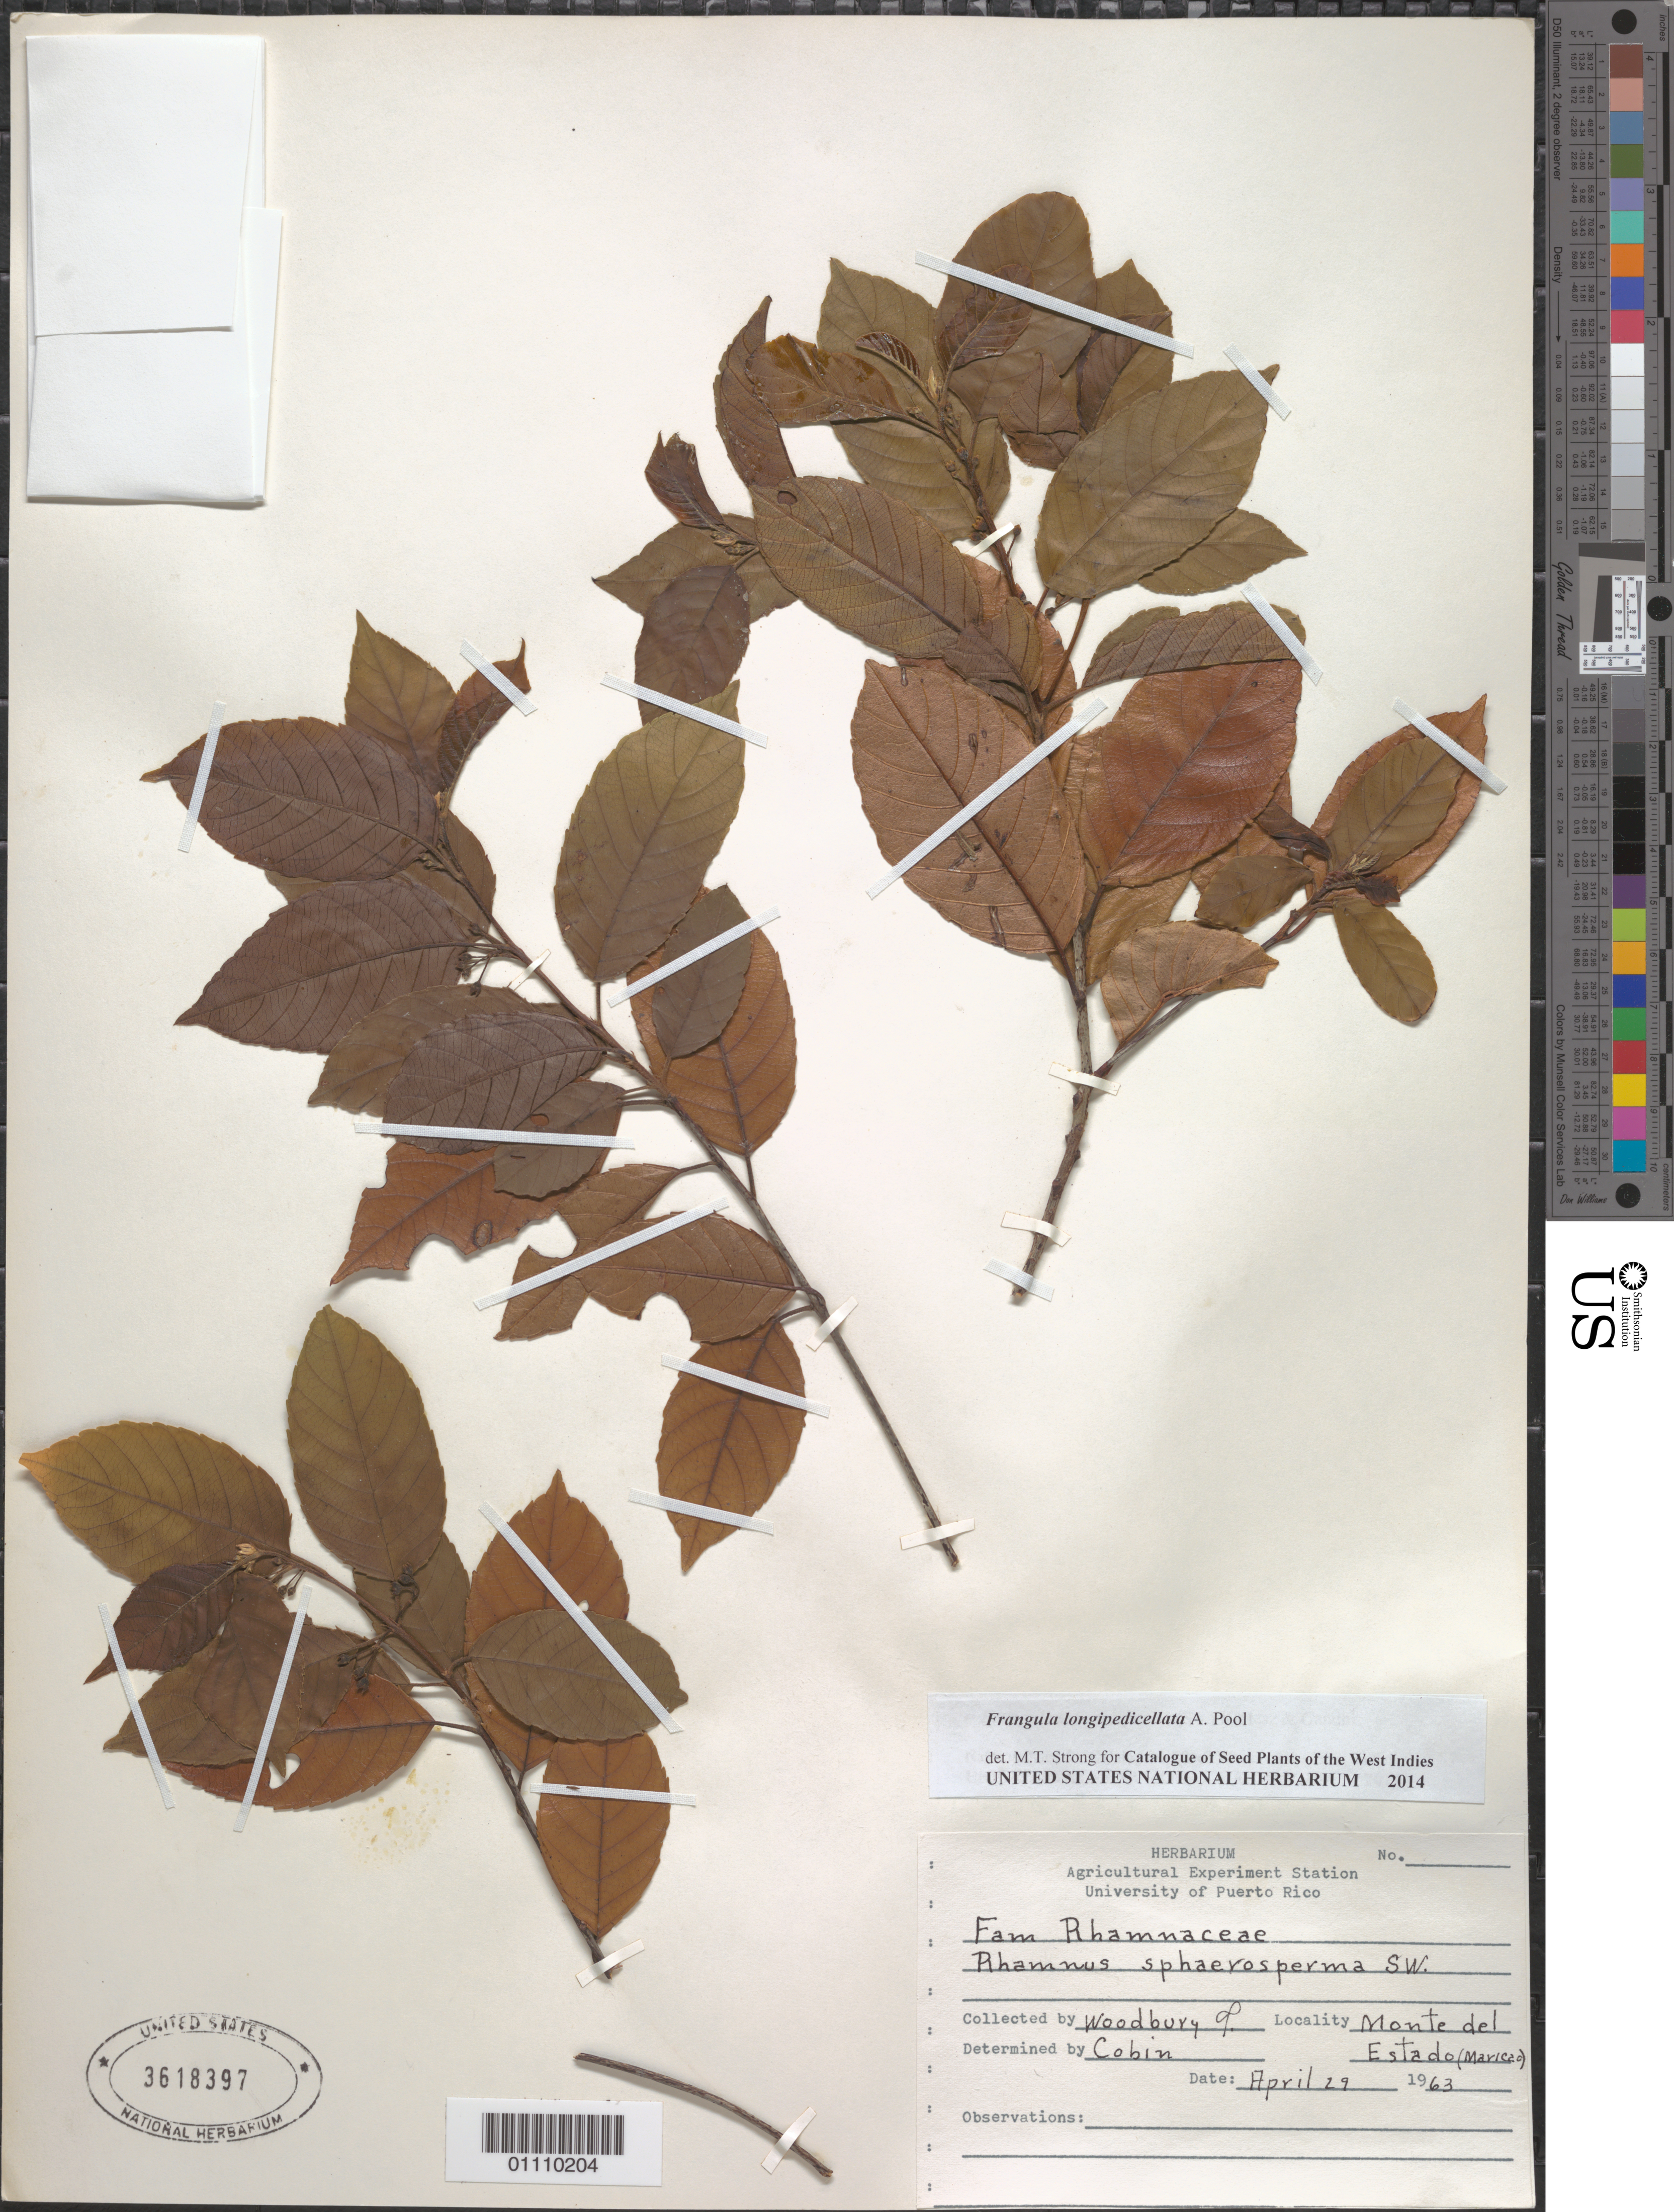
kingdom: Plantae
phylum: Tracheophyta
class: Magnoliopsida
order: Rosales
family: Rhamnaceae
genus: Frangula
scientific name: Frangula longipedicellata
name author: A. Pool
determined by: Strong, M. T., (US), Smithsonian Institution - National Museum of Natural History (UNITED STATES)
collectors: R. O. Woodbury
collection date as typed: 29 Apr 1963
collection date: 1963-04-29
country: Puerto Rico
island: Puerto Rico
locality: Monte del Estado (Maricao)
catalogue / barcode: US 3618397